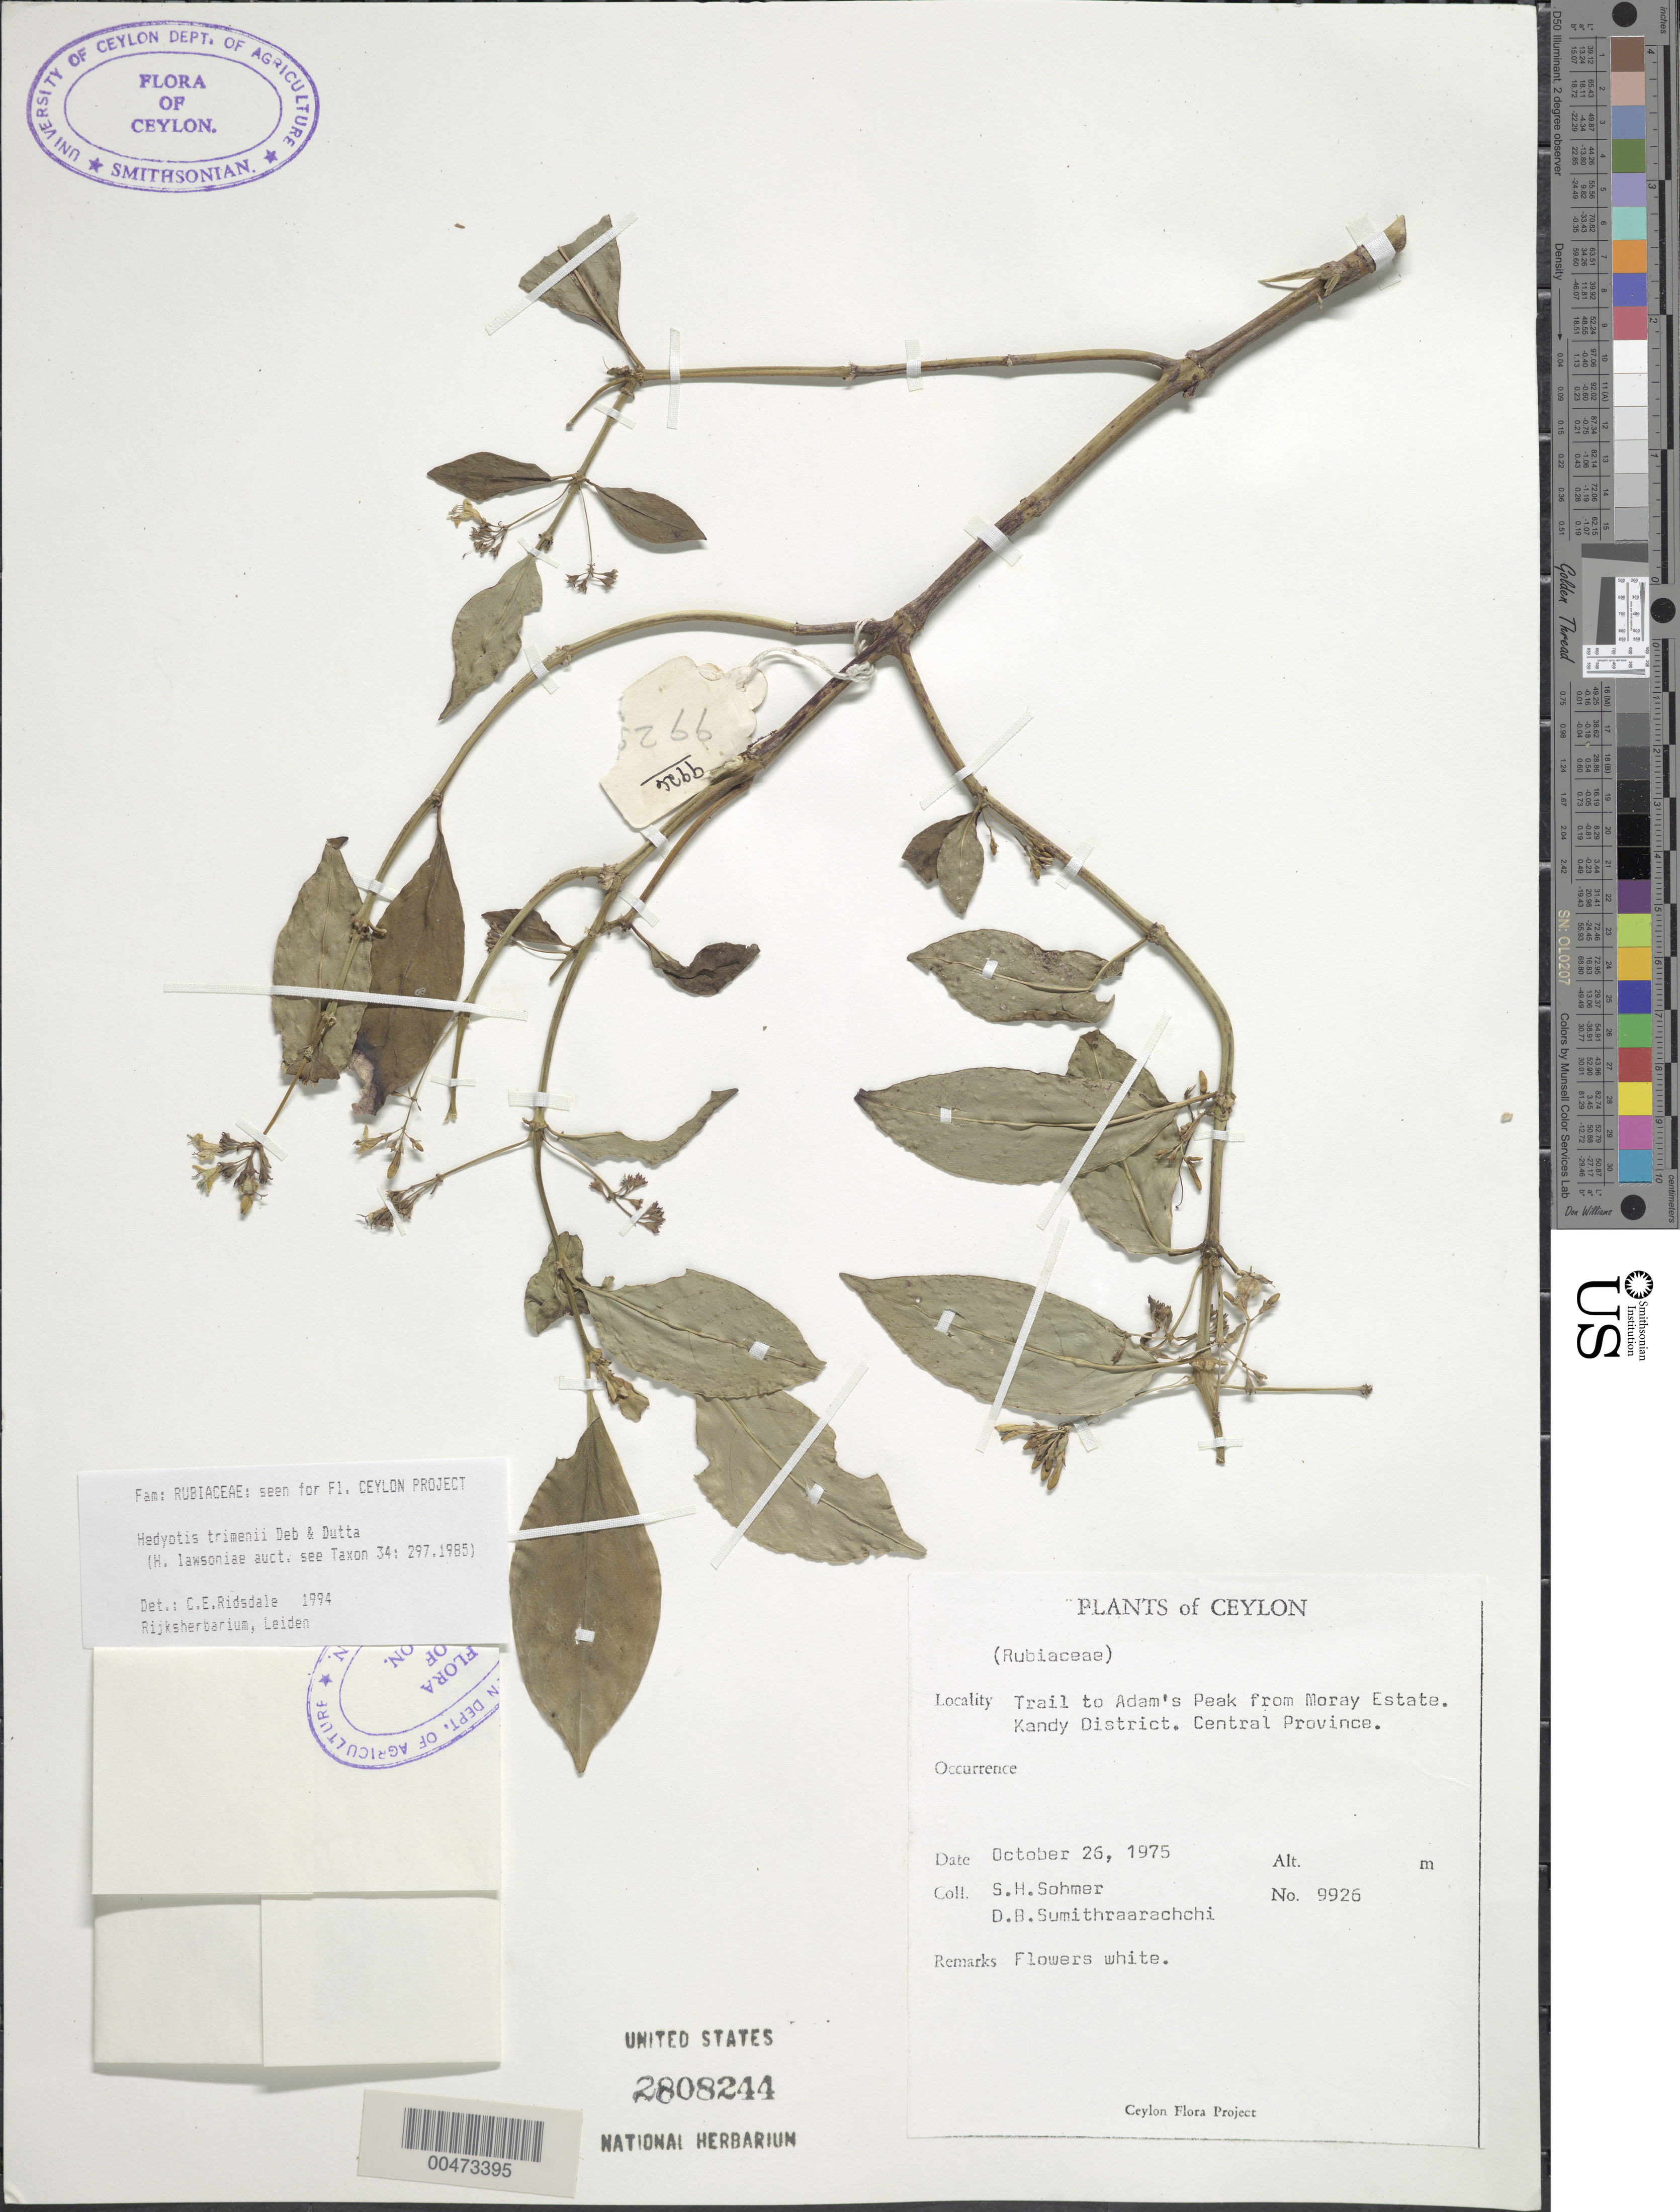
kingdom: Plantae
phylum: Tracheophyta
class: Magnoliopsida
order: Gentianales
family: Rubiaceae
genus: Hedyotis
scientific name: Hedyotis trimenii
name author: Deb & R. Dutta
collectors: S. H. Sohmer & D. B. Sumithraarachchi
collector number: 9926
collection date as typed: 26 Oct 1975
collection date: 1975-10-26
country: Sri Lanka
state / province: Central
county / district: Kandy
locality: trail to Adam's Peak from Moray Estate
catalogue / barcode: US 2808244